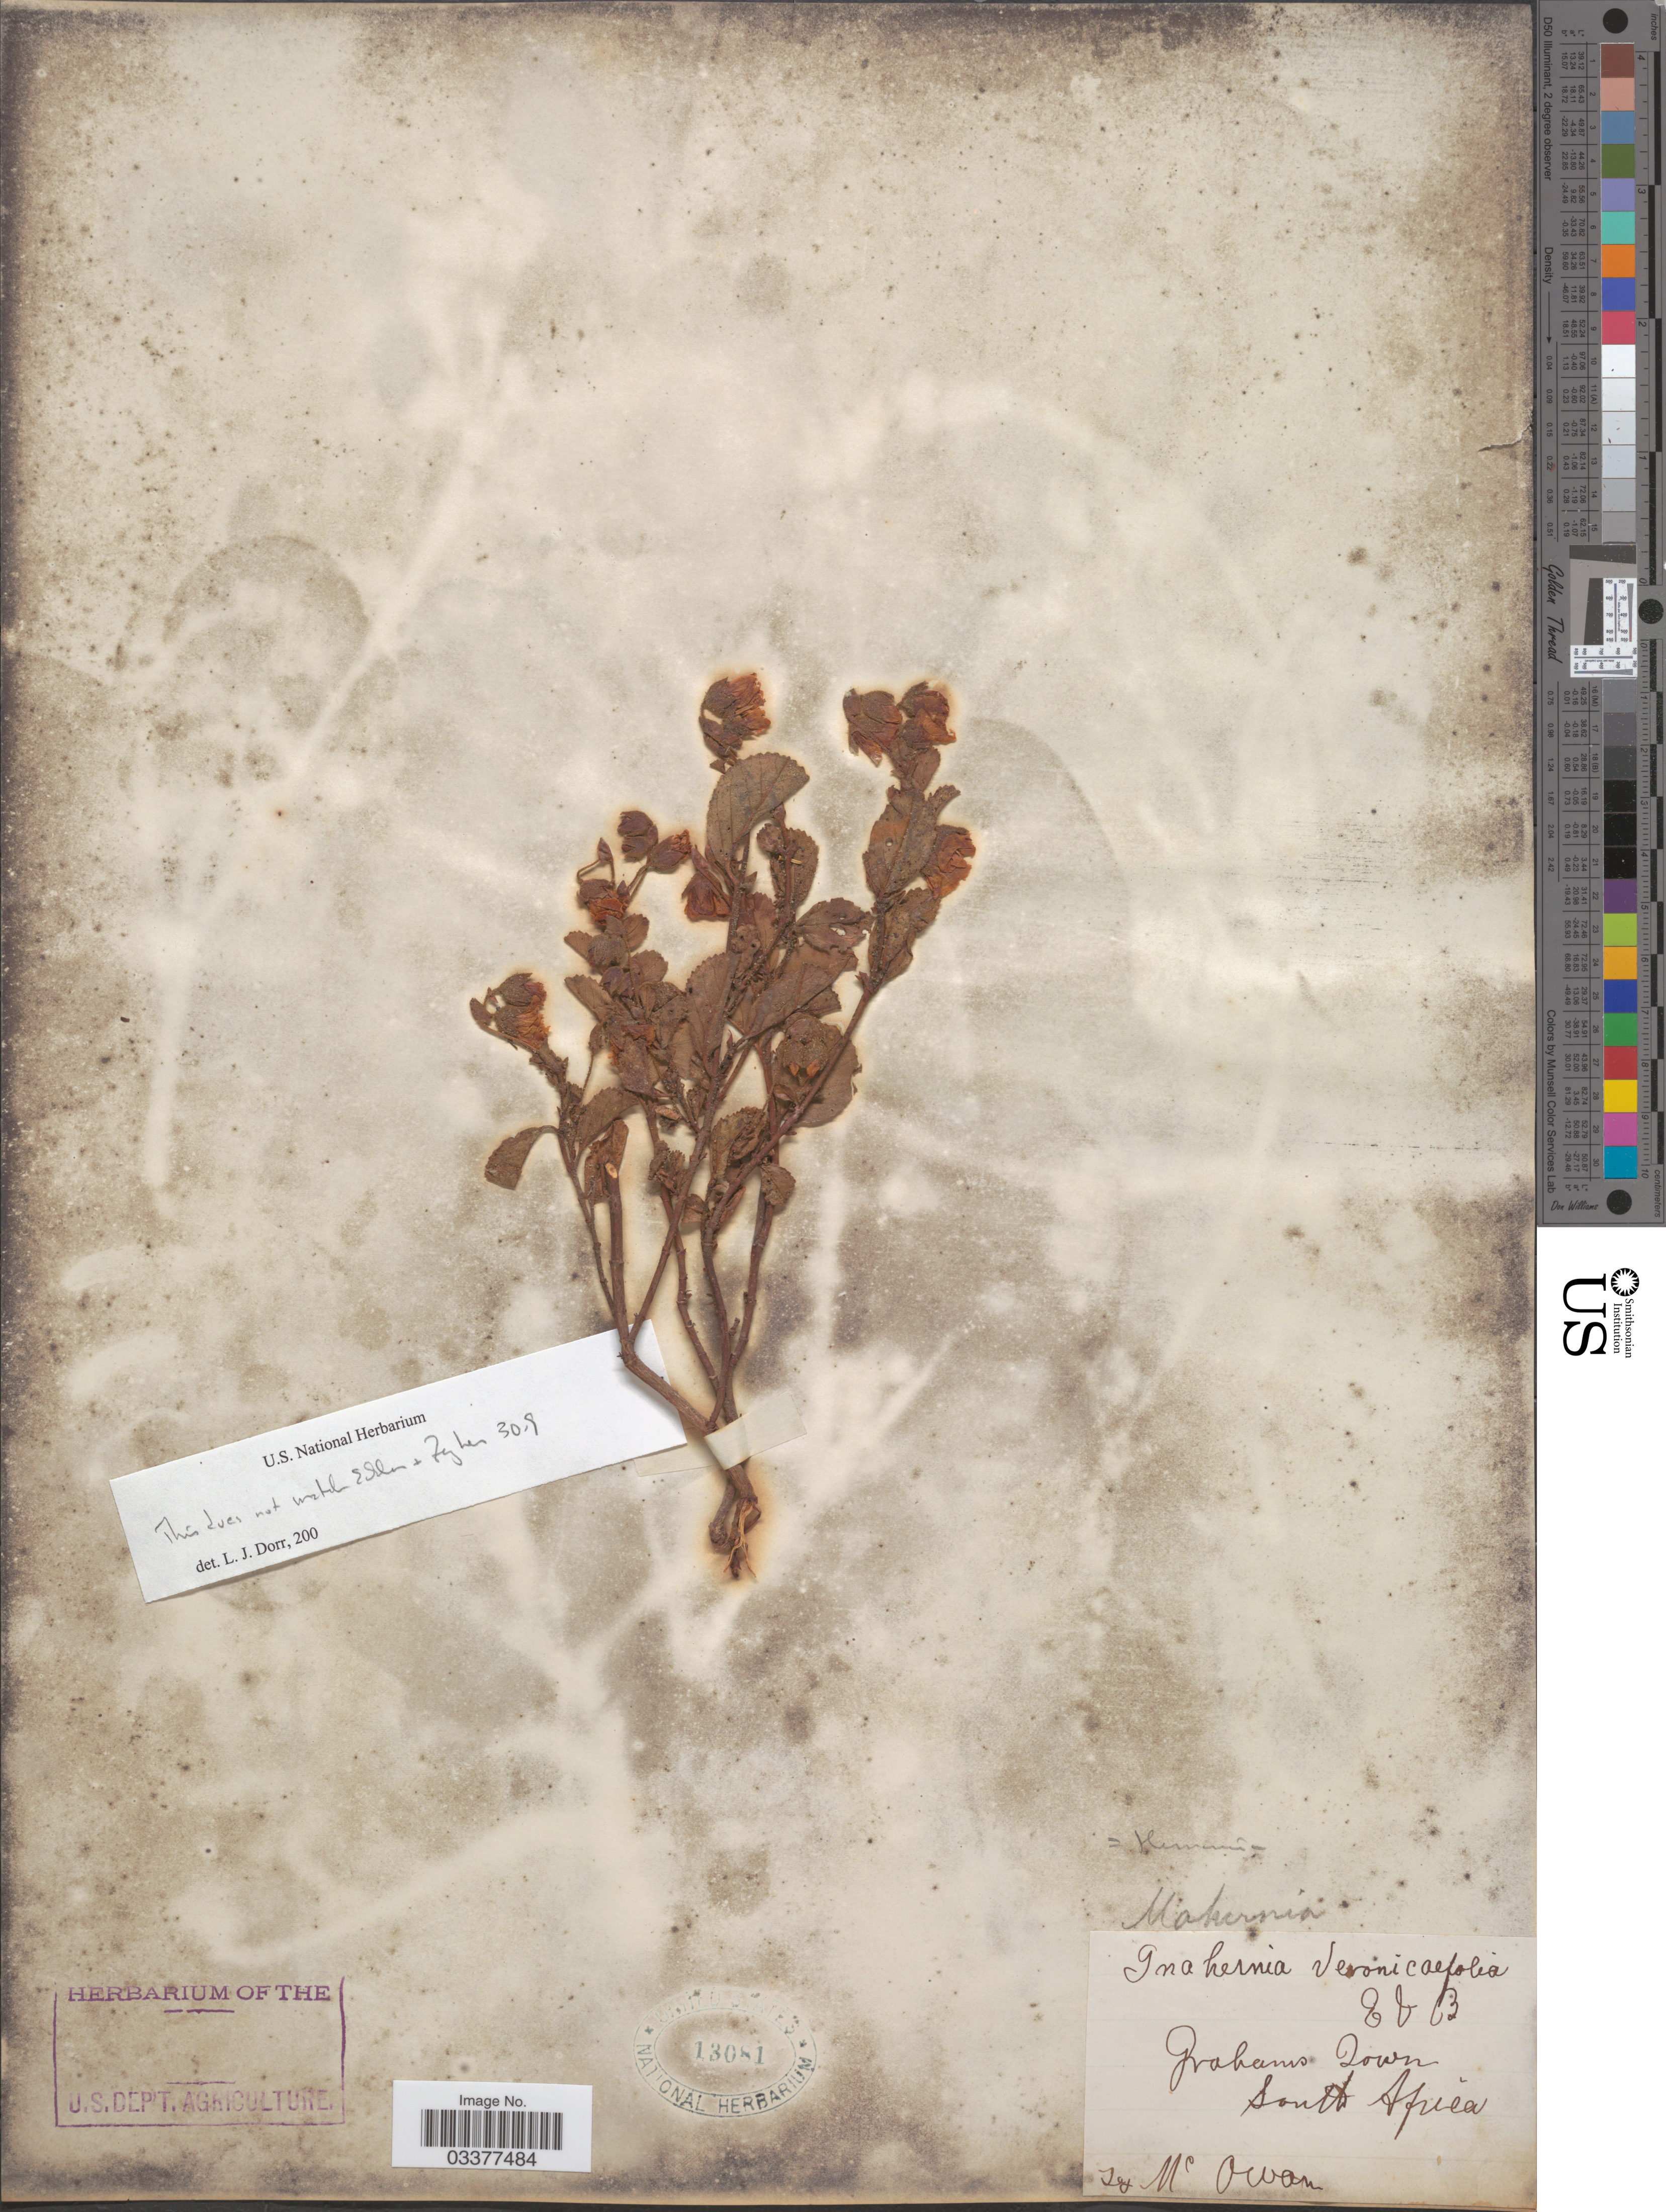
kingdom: Plantae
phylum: Tracheophyta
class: Magnoliopsida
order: Malvales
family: Malvaceae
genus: Hermannia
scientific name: Hermannia vernonicifolia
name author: Eckl. & Zeyh.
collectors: McOwan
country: South Africa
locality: Grahams Town.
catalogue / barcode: US 13081